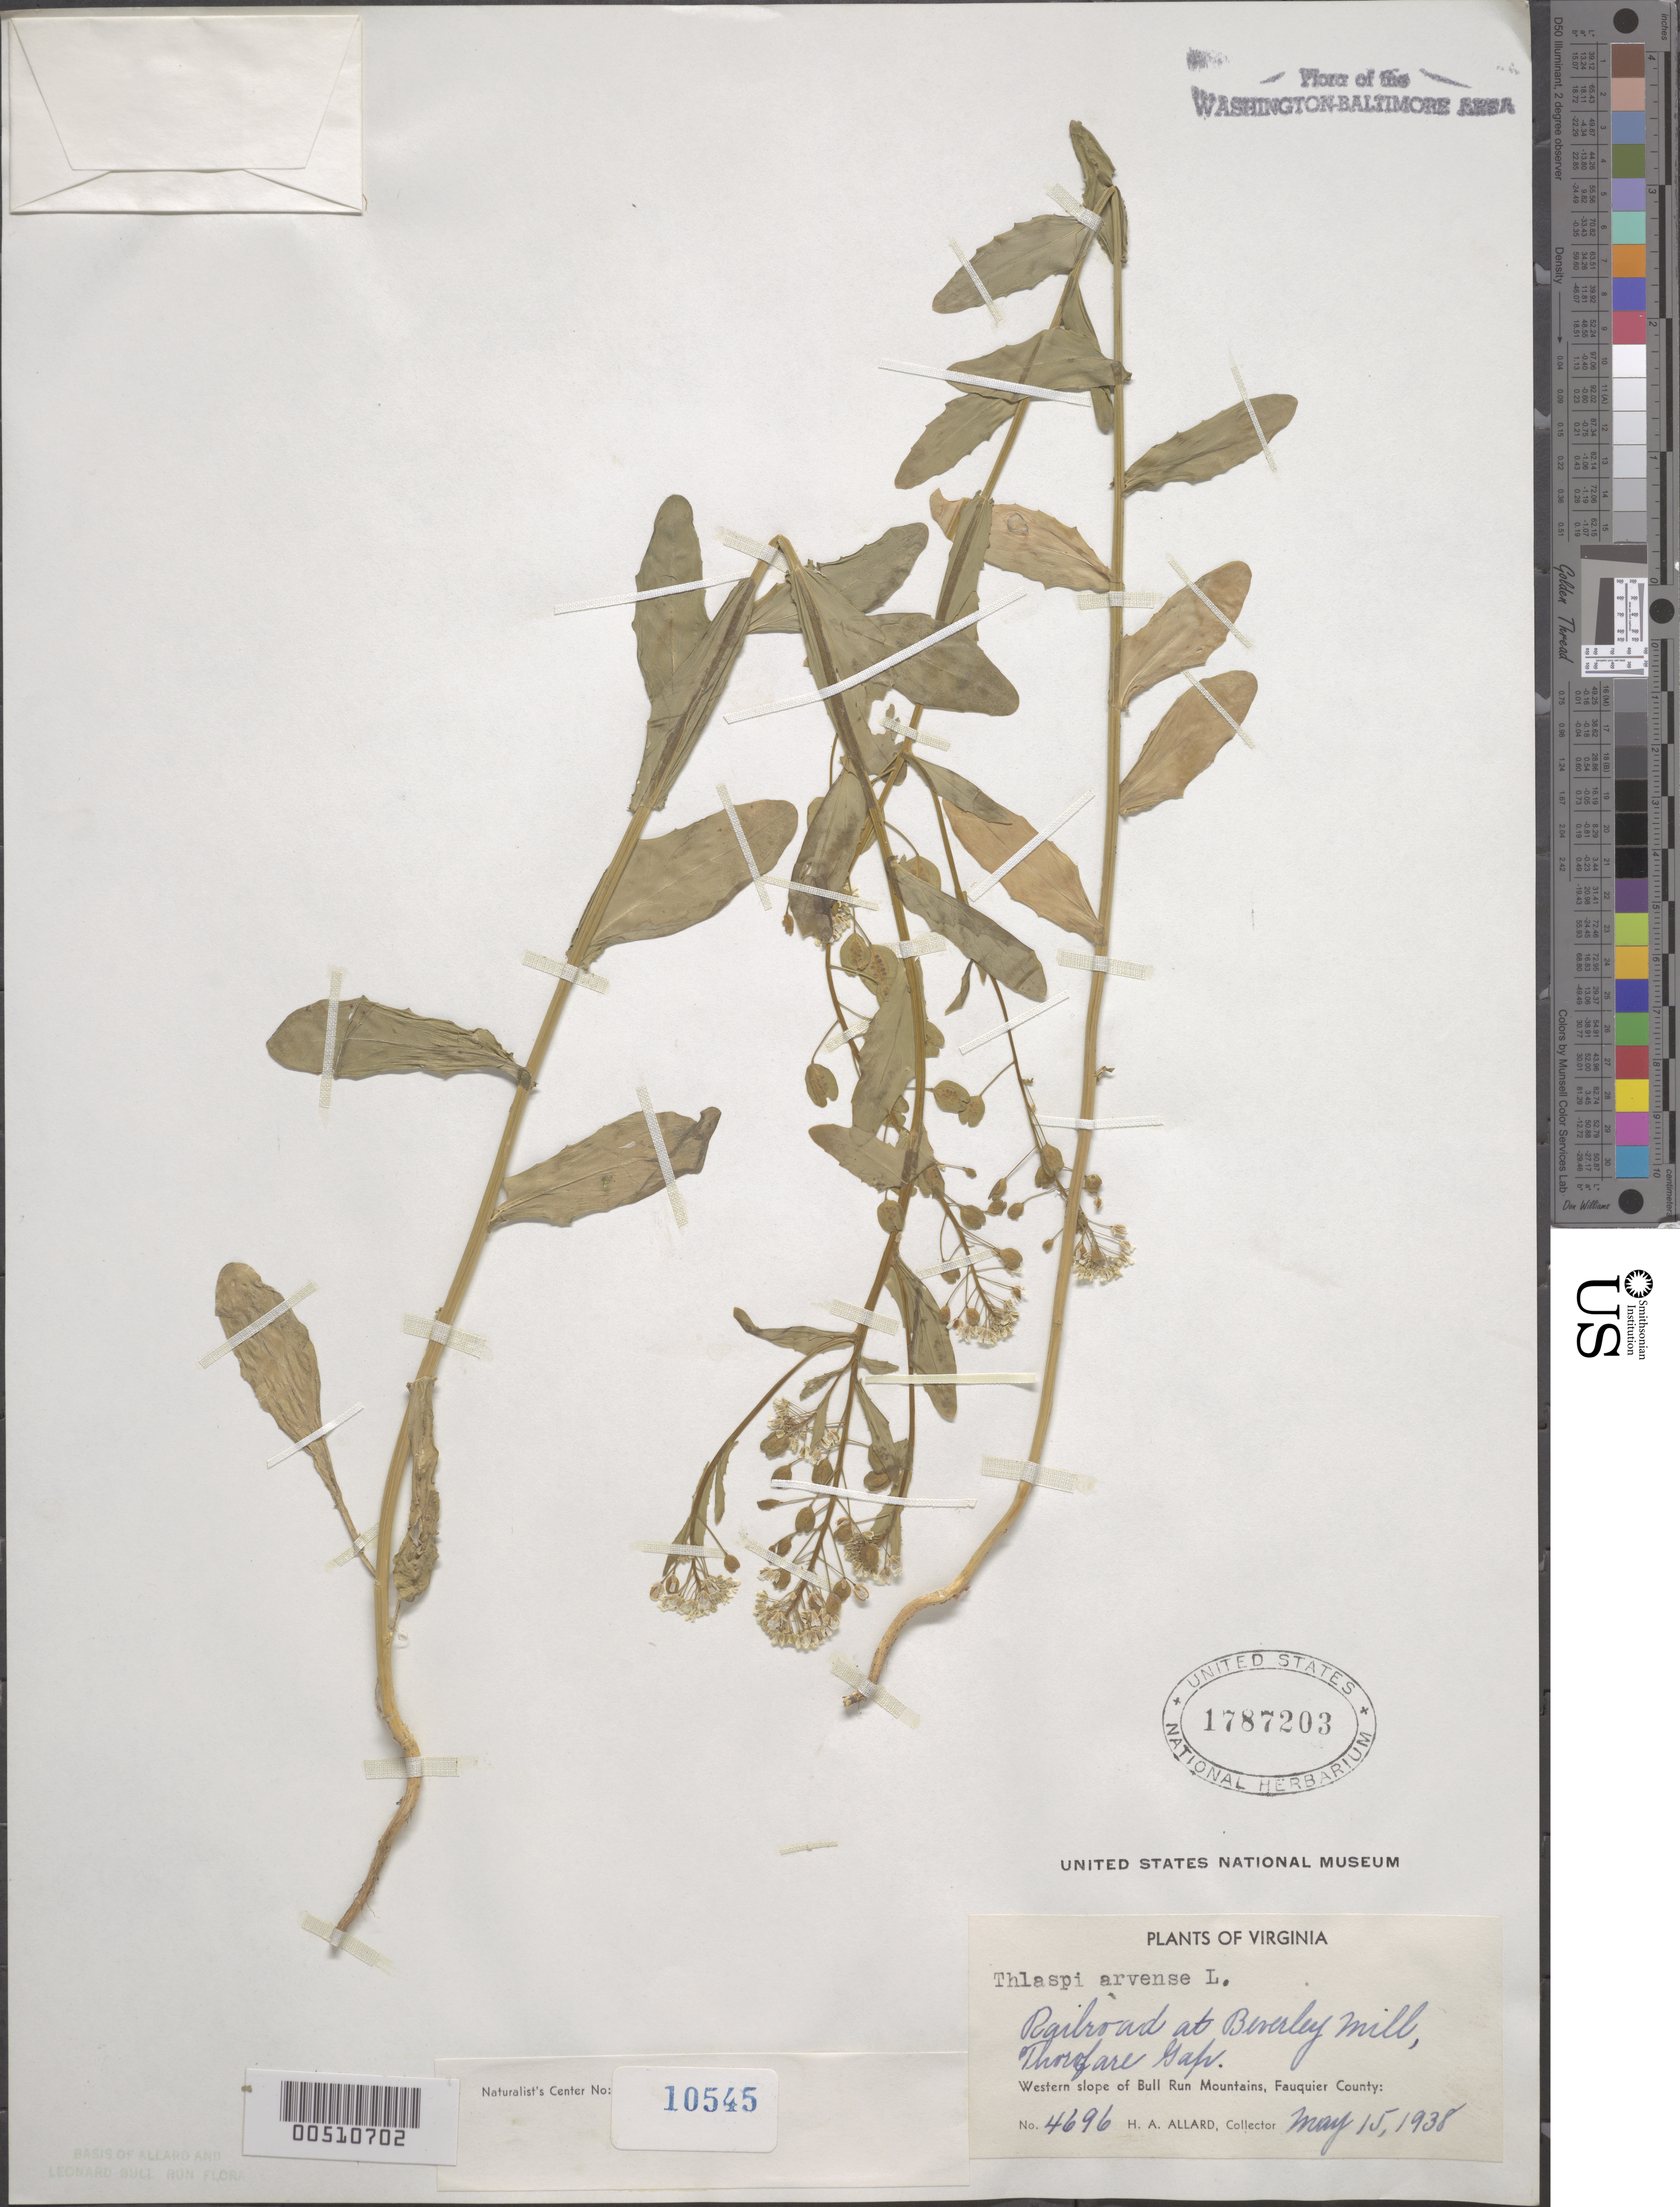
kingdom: Plantae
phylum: Tracheophyta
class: Magnoliopsida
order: Brassicales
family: Brassicaceae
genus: Thlaspi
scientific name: Thlaspi arvense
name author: L.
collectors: H. A. Allard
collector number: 4696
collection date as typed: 15 May 1938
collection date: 1938-05-15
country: United States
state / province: Virginia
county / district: Fauquier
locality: Railroad at Beverley Mill, Thorofare Gap, W slope of Bull Run Mts. Bull Run Mts.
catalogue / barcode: US 1787203